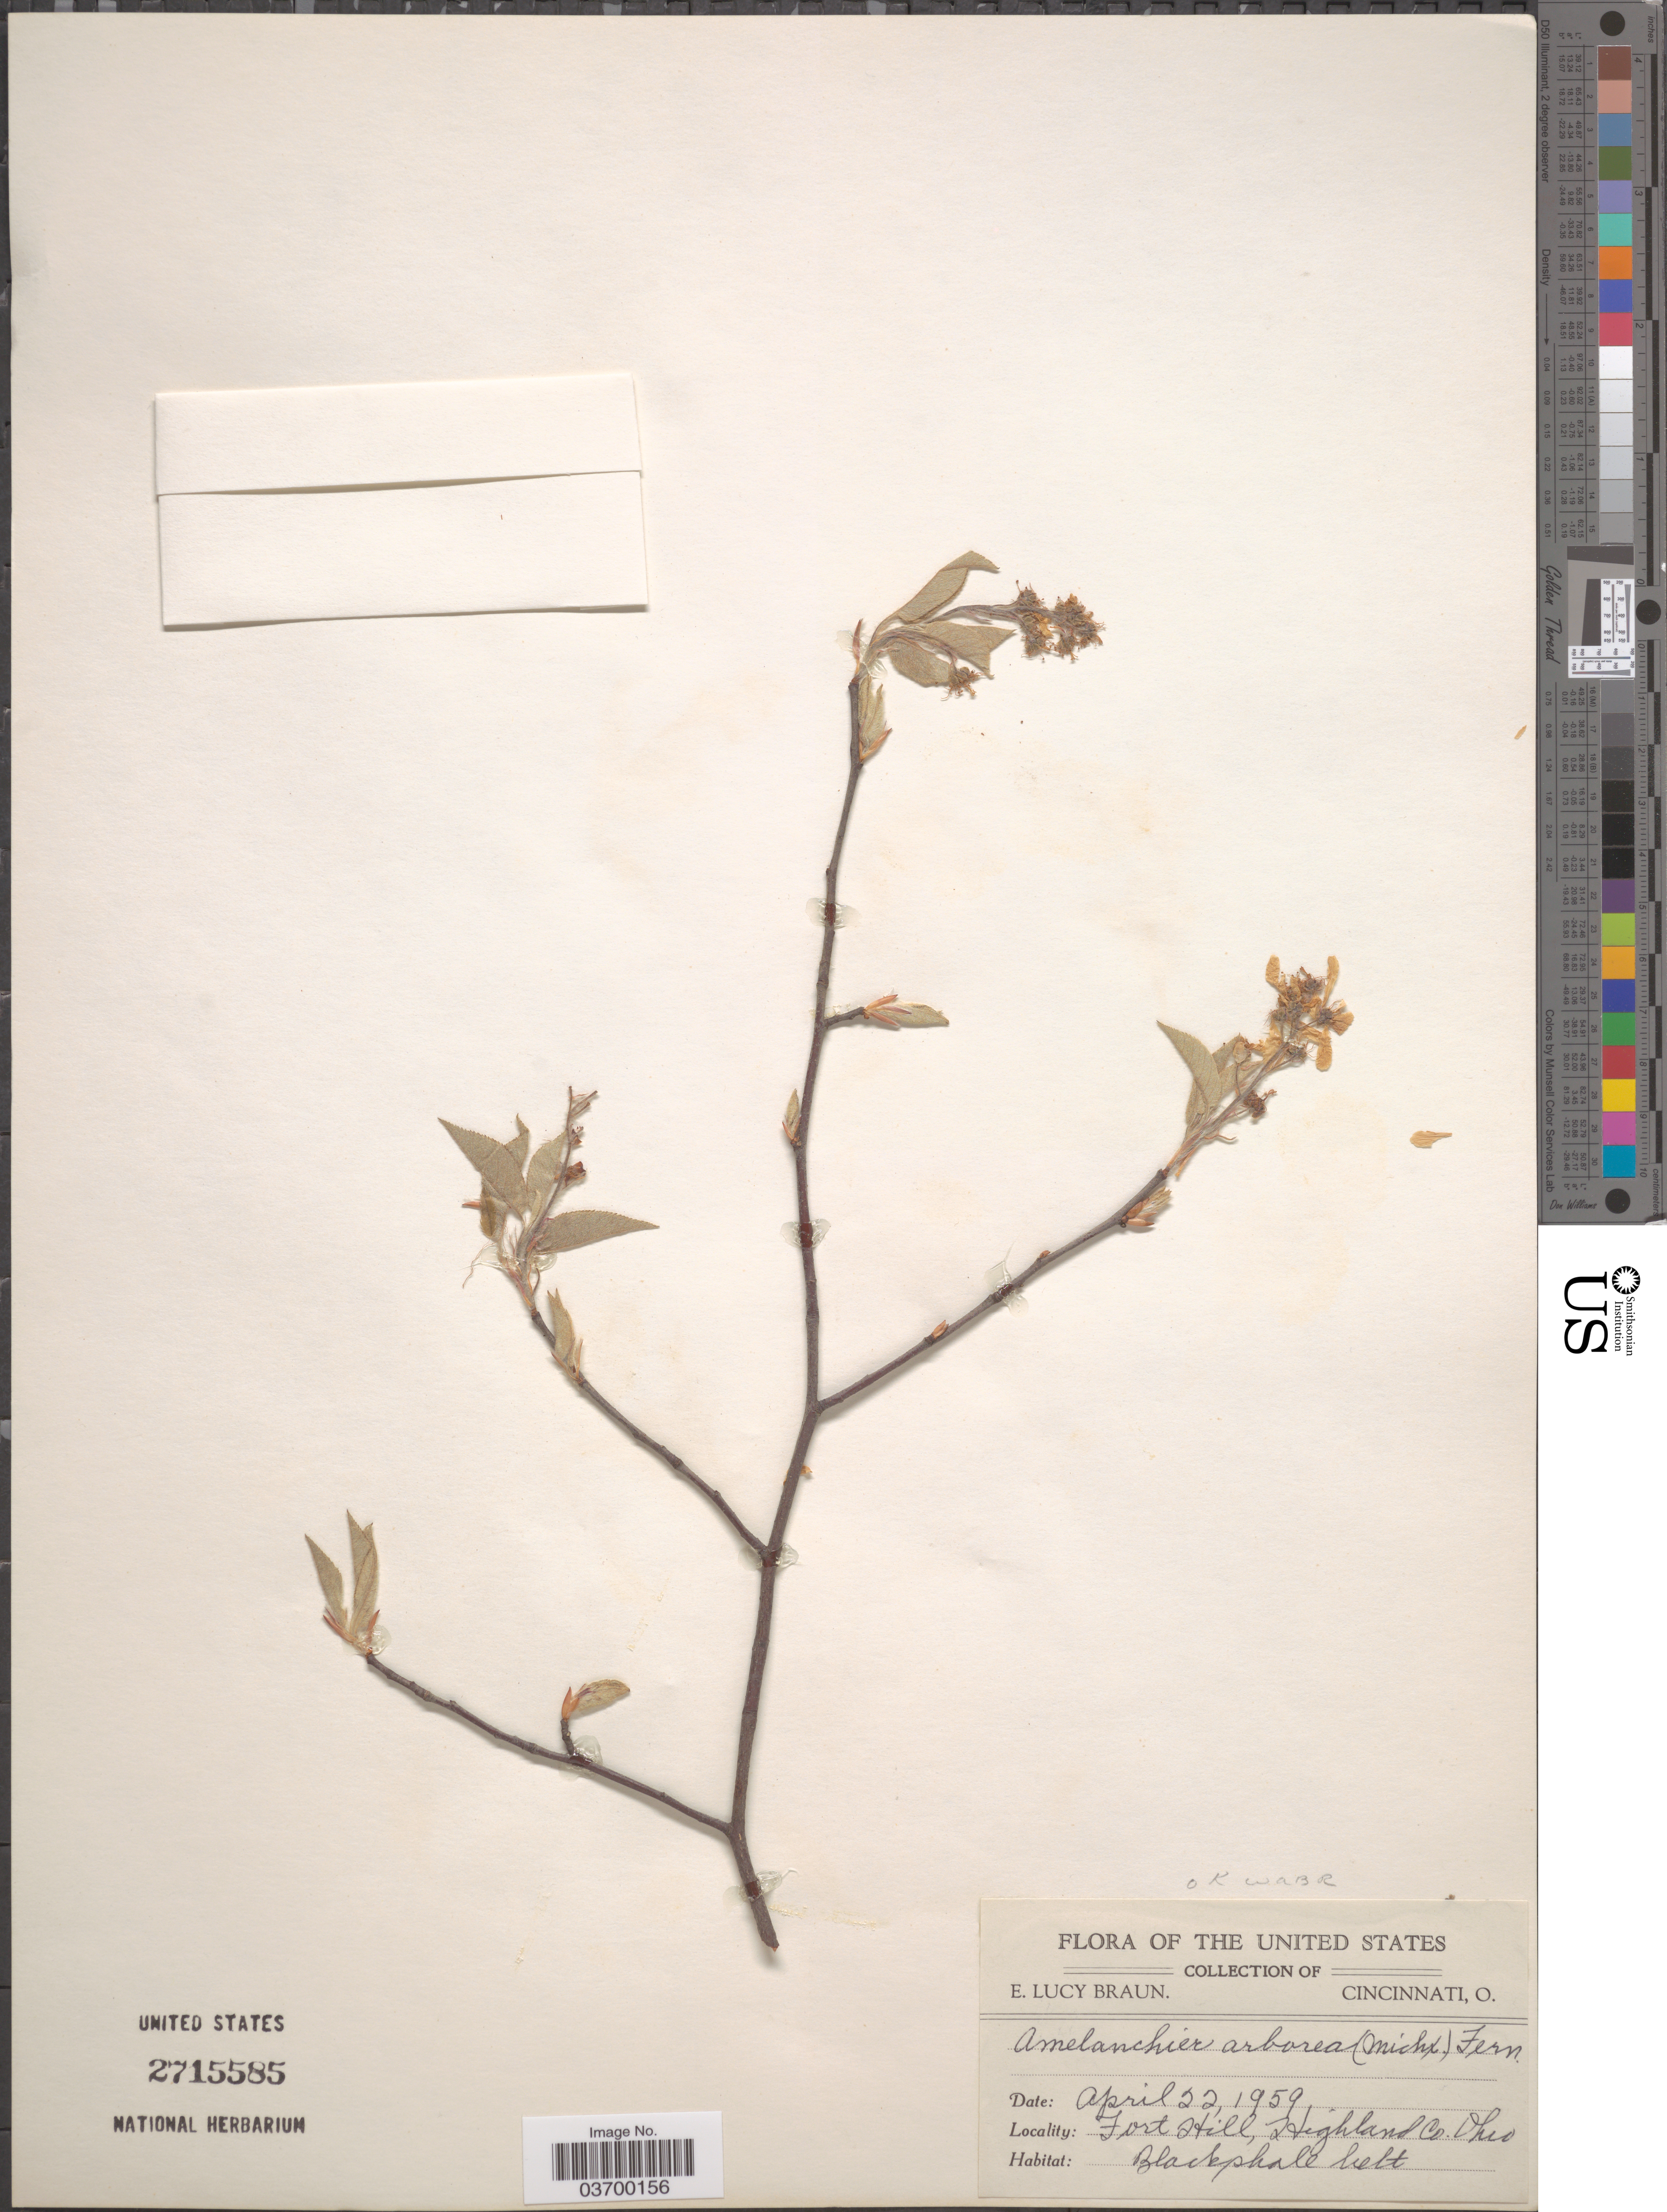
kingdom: Plantae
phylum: Tracheophyta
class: Magnoliopsida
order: Rosales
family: Rosaceae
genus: Amelanchier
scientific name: Amelanchier arborea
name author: (F. Michx.) Fernald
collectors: E. L. Braun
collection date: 1959-04-22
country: United States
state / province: Ohio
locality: Fort Hill, Highland Co.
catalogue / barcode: US 2715585